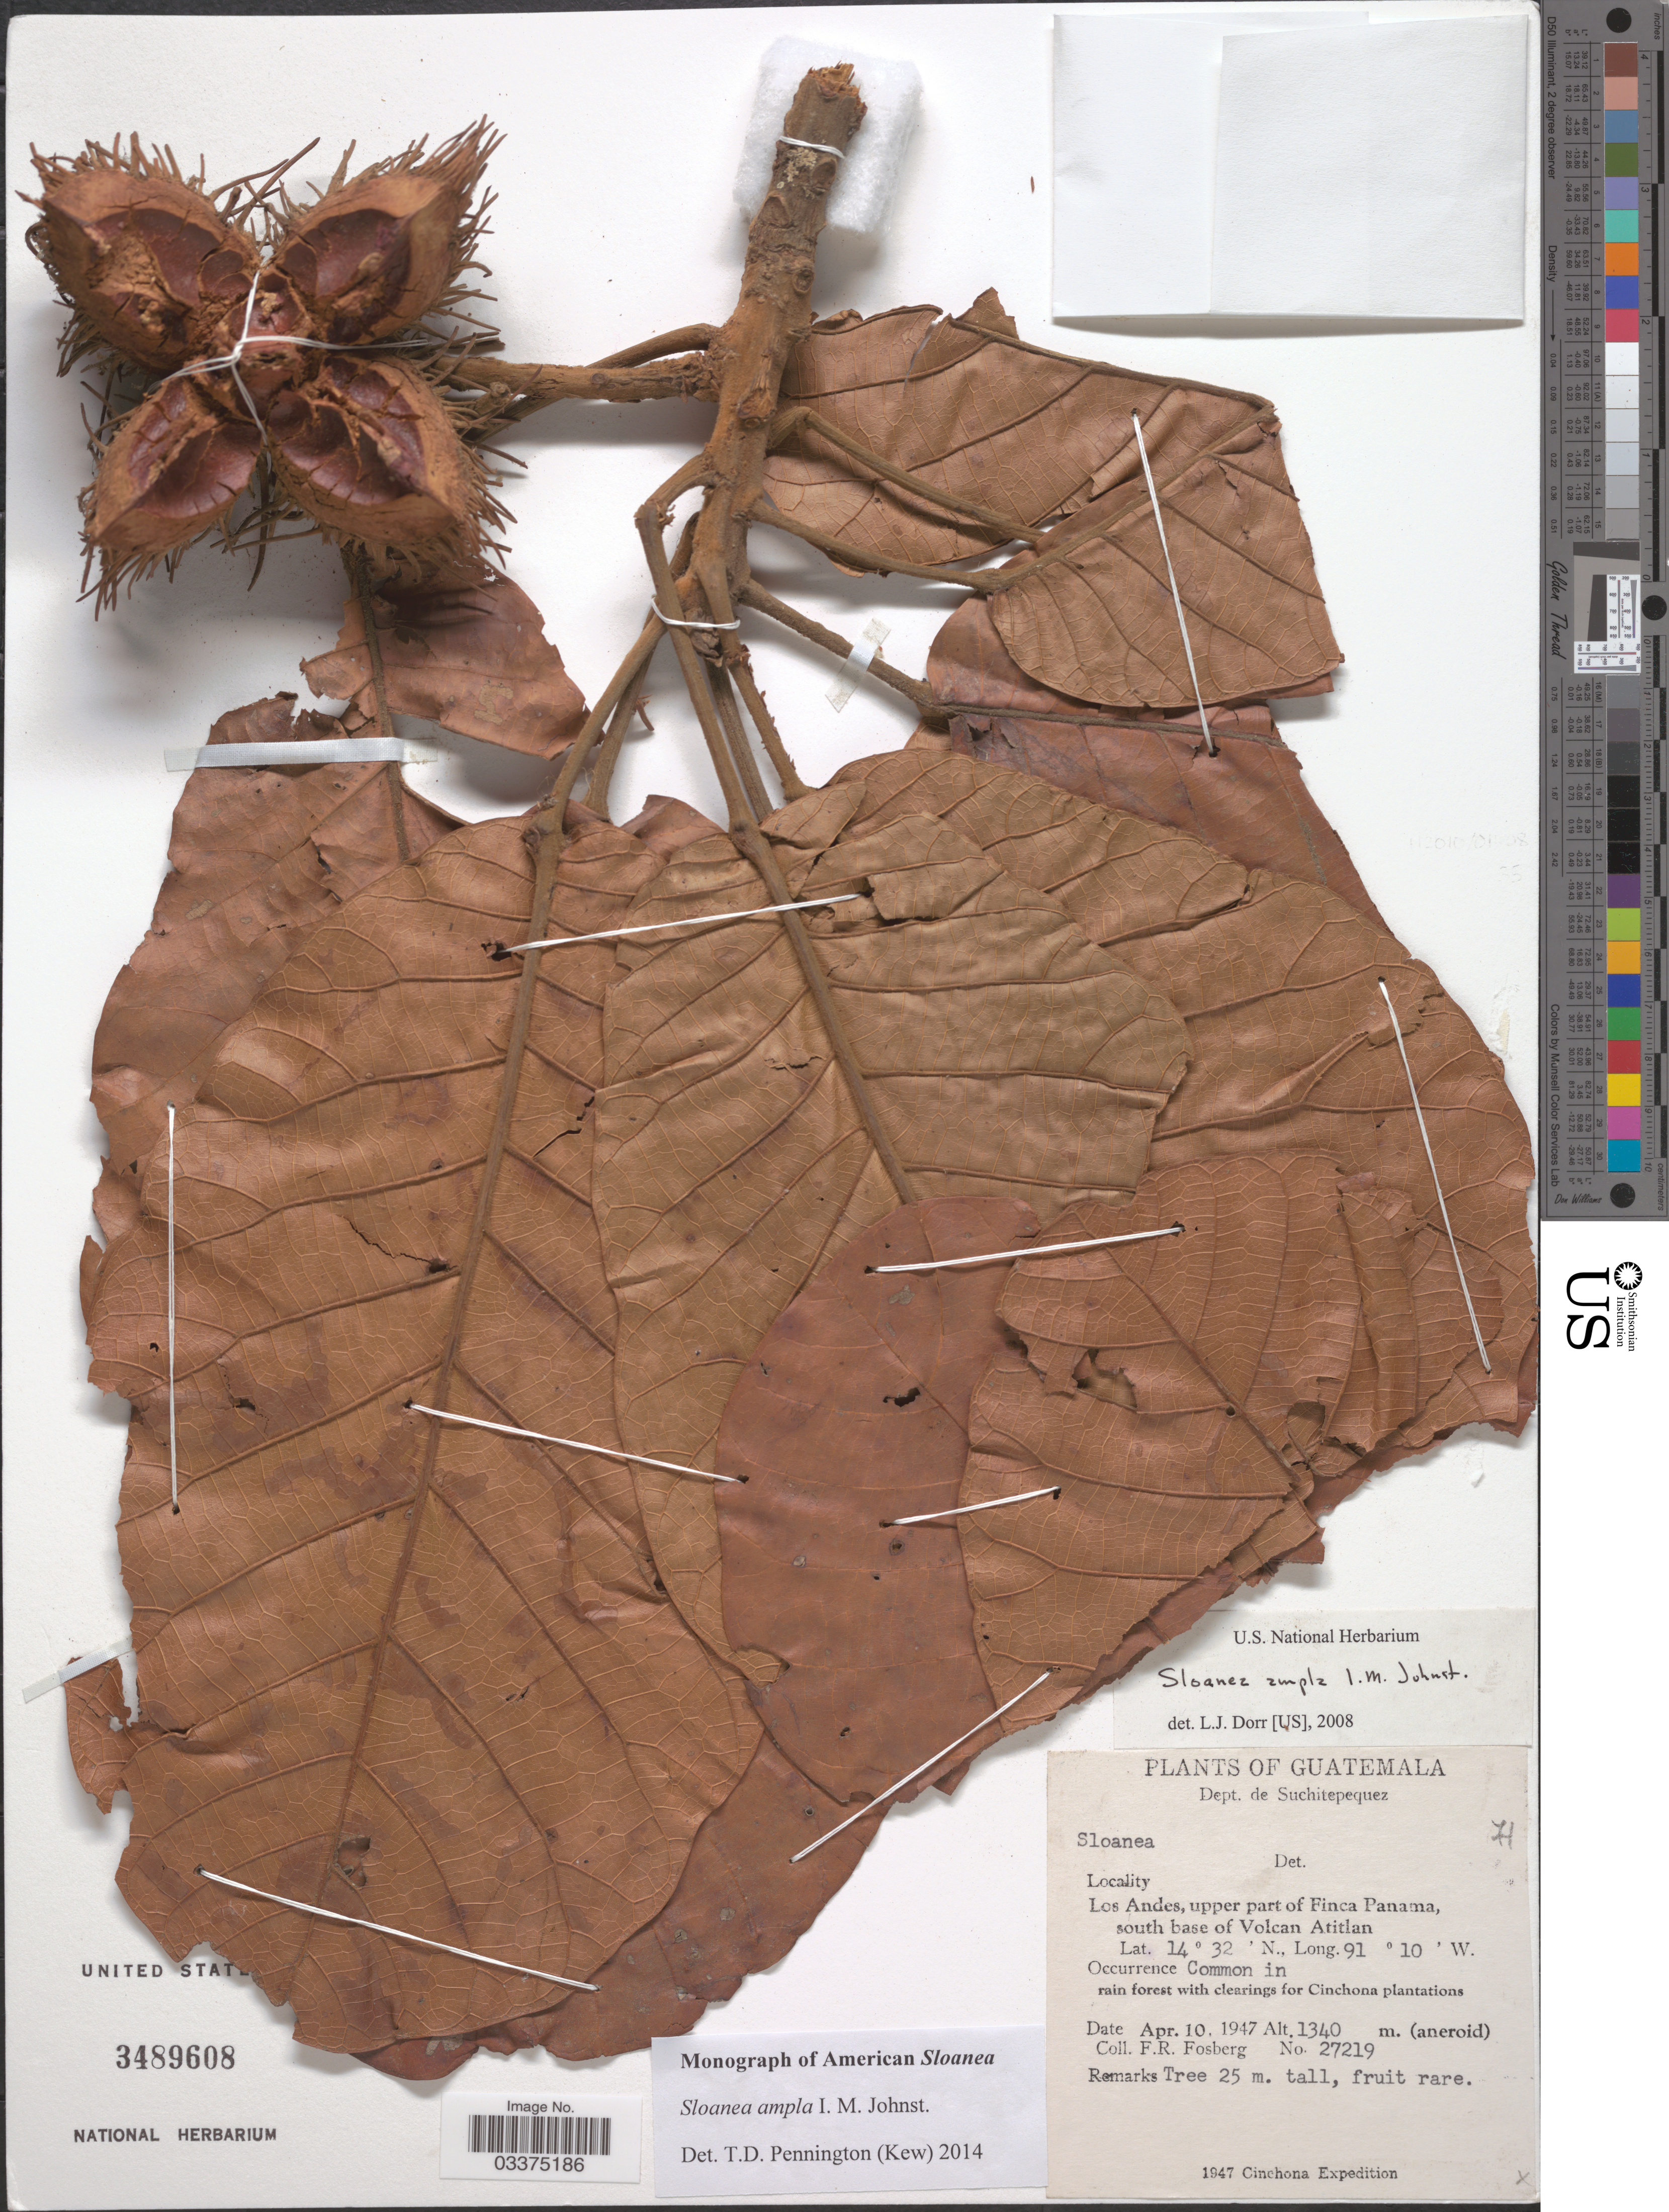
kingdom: Plantae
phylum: Tracheophyta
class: Magnoliopsida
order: Oxalidales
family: Elaeocarpaceae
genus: Sloanea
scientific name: Sloanea ampla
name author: I.M. Johnst.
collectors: F. R. Fosberg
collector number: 27219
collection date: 1947-04-10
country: Guatemala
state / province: Suchitepéquez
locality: Dept. de Suchitepequez. Los Andes, upper part of Finca Panama, south base of Volcan Atitlan.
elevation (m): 1340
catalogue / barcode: US 3489608